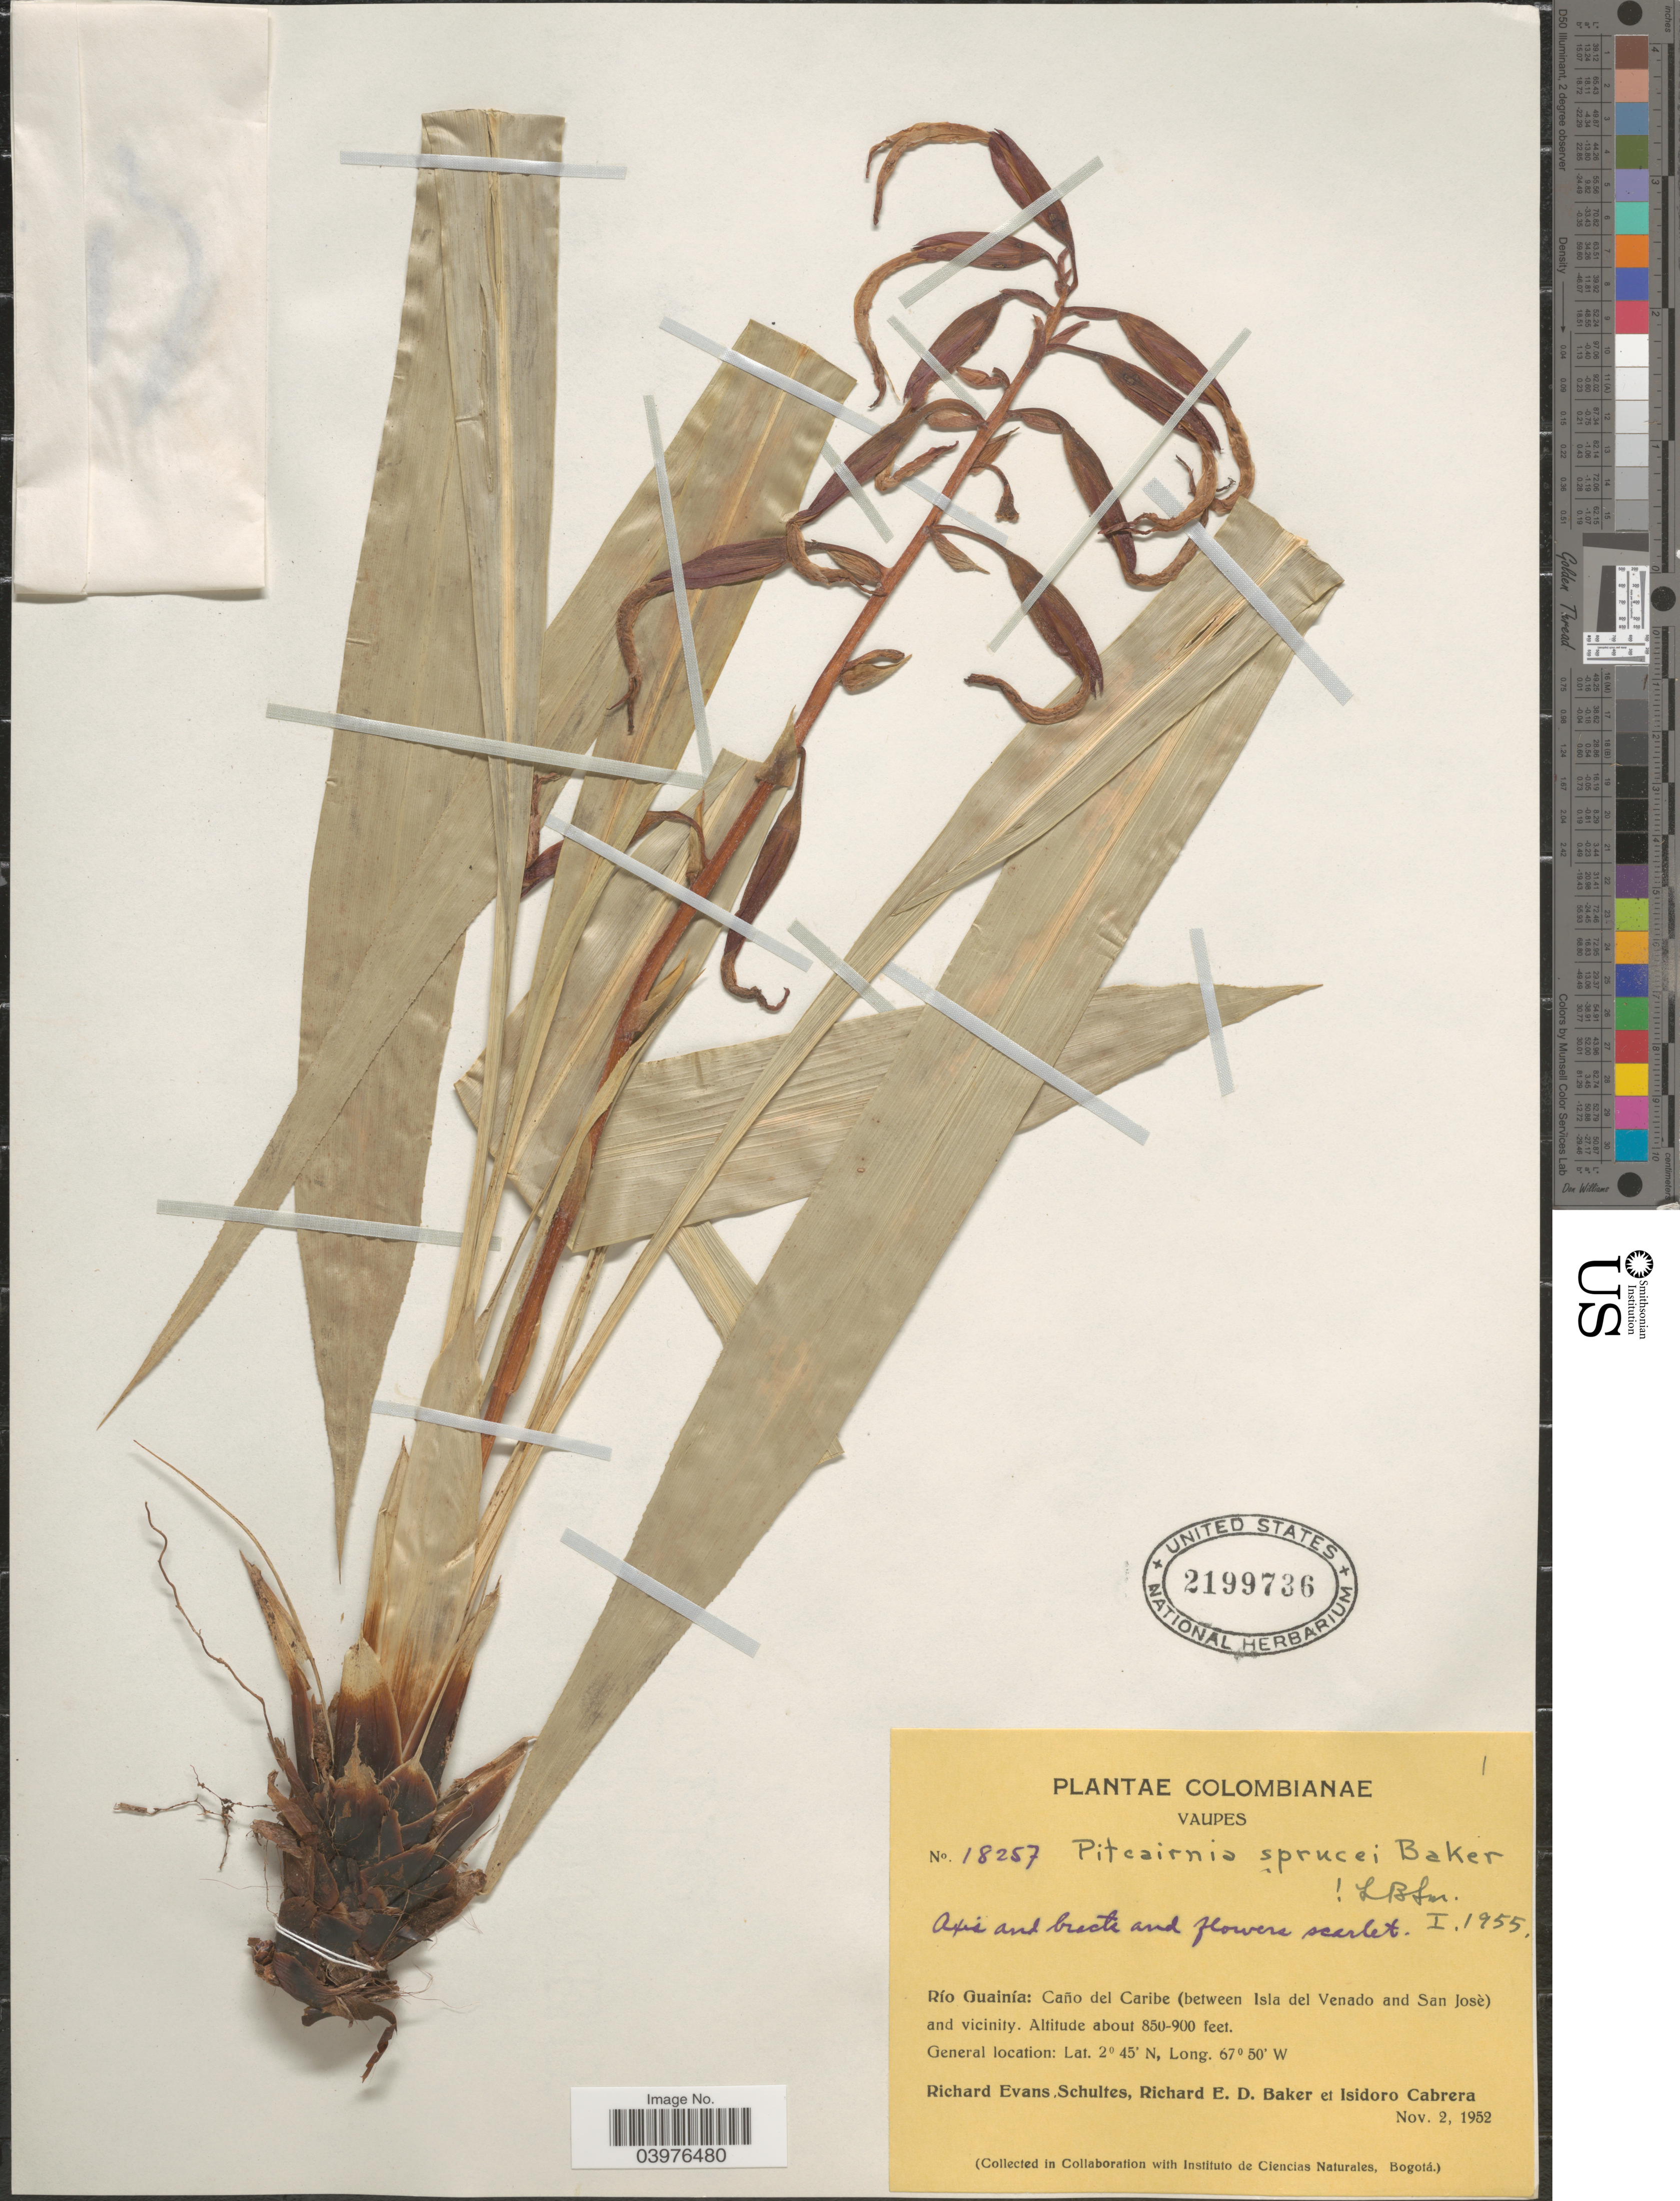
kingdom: Plantae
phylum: Tracheophyta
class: Liliopsida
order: Poales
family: Bromeliaceae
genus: Pitcairnia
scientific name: Pitcairnia sprucei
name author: Baker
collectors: R. E. Schultes, R. E. D. Baker & I. Cabrera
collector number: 18257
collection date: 1952-11-02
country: Colombia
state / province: Vaupés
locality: Río Guainía: Caño del Caribe (between Isla del Venado and San Josè) and vicinity.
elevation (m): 259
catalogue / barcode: US 2199736